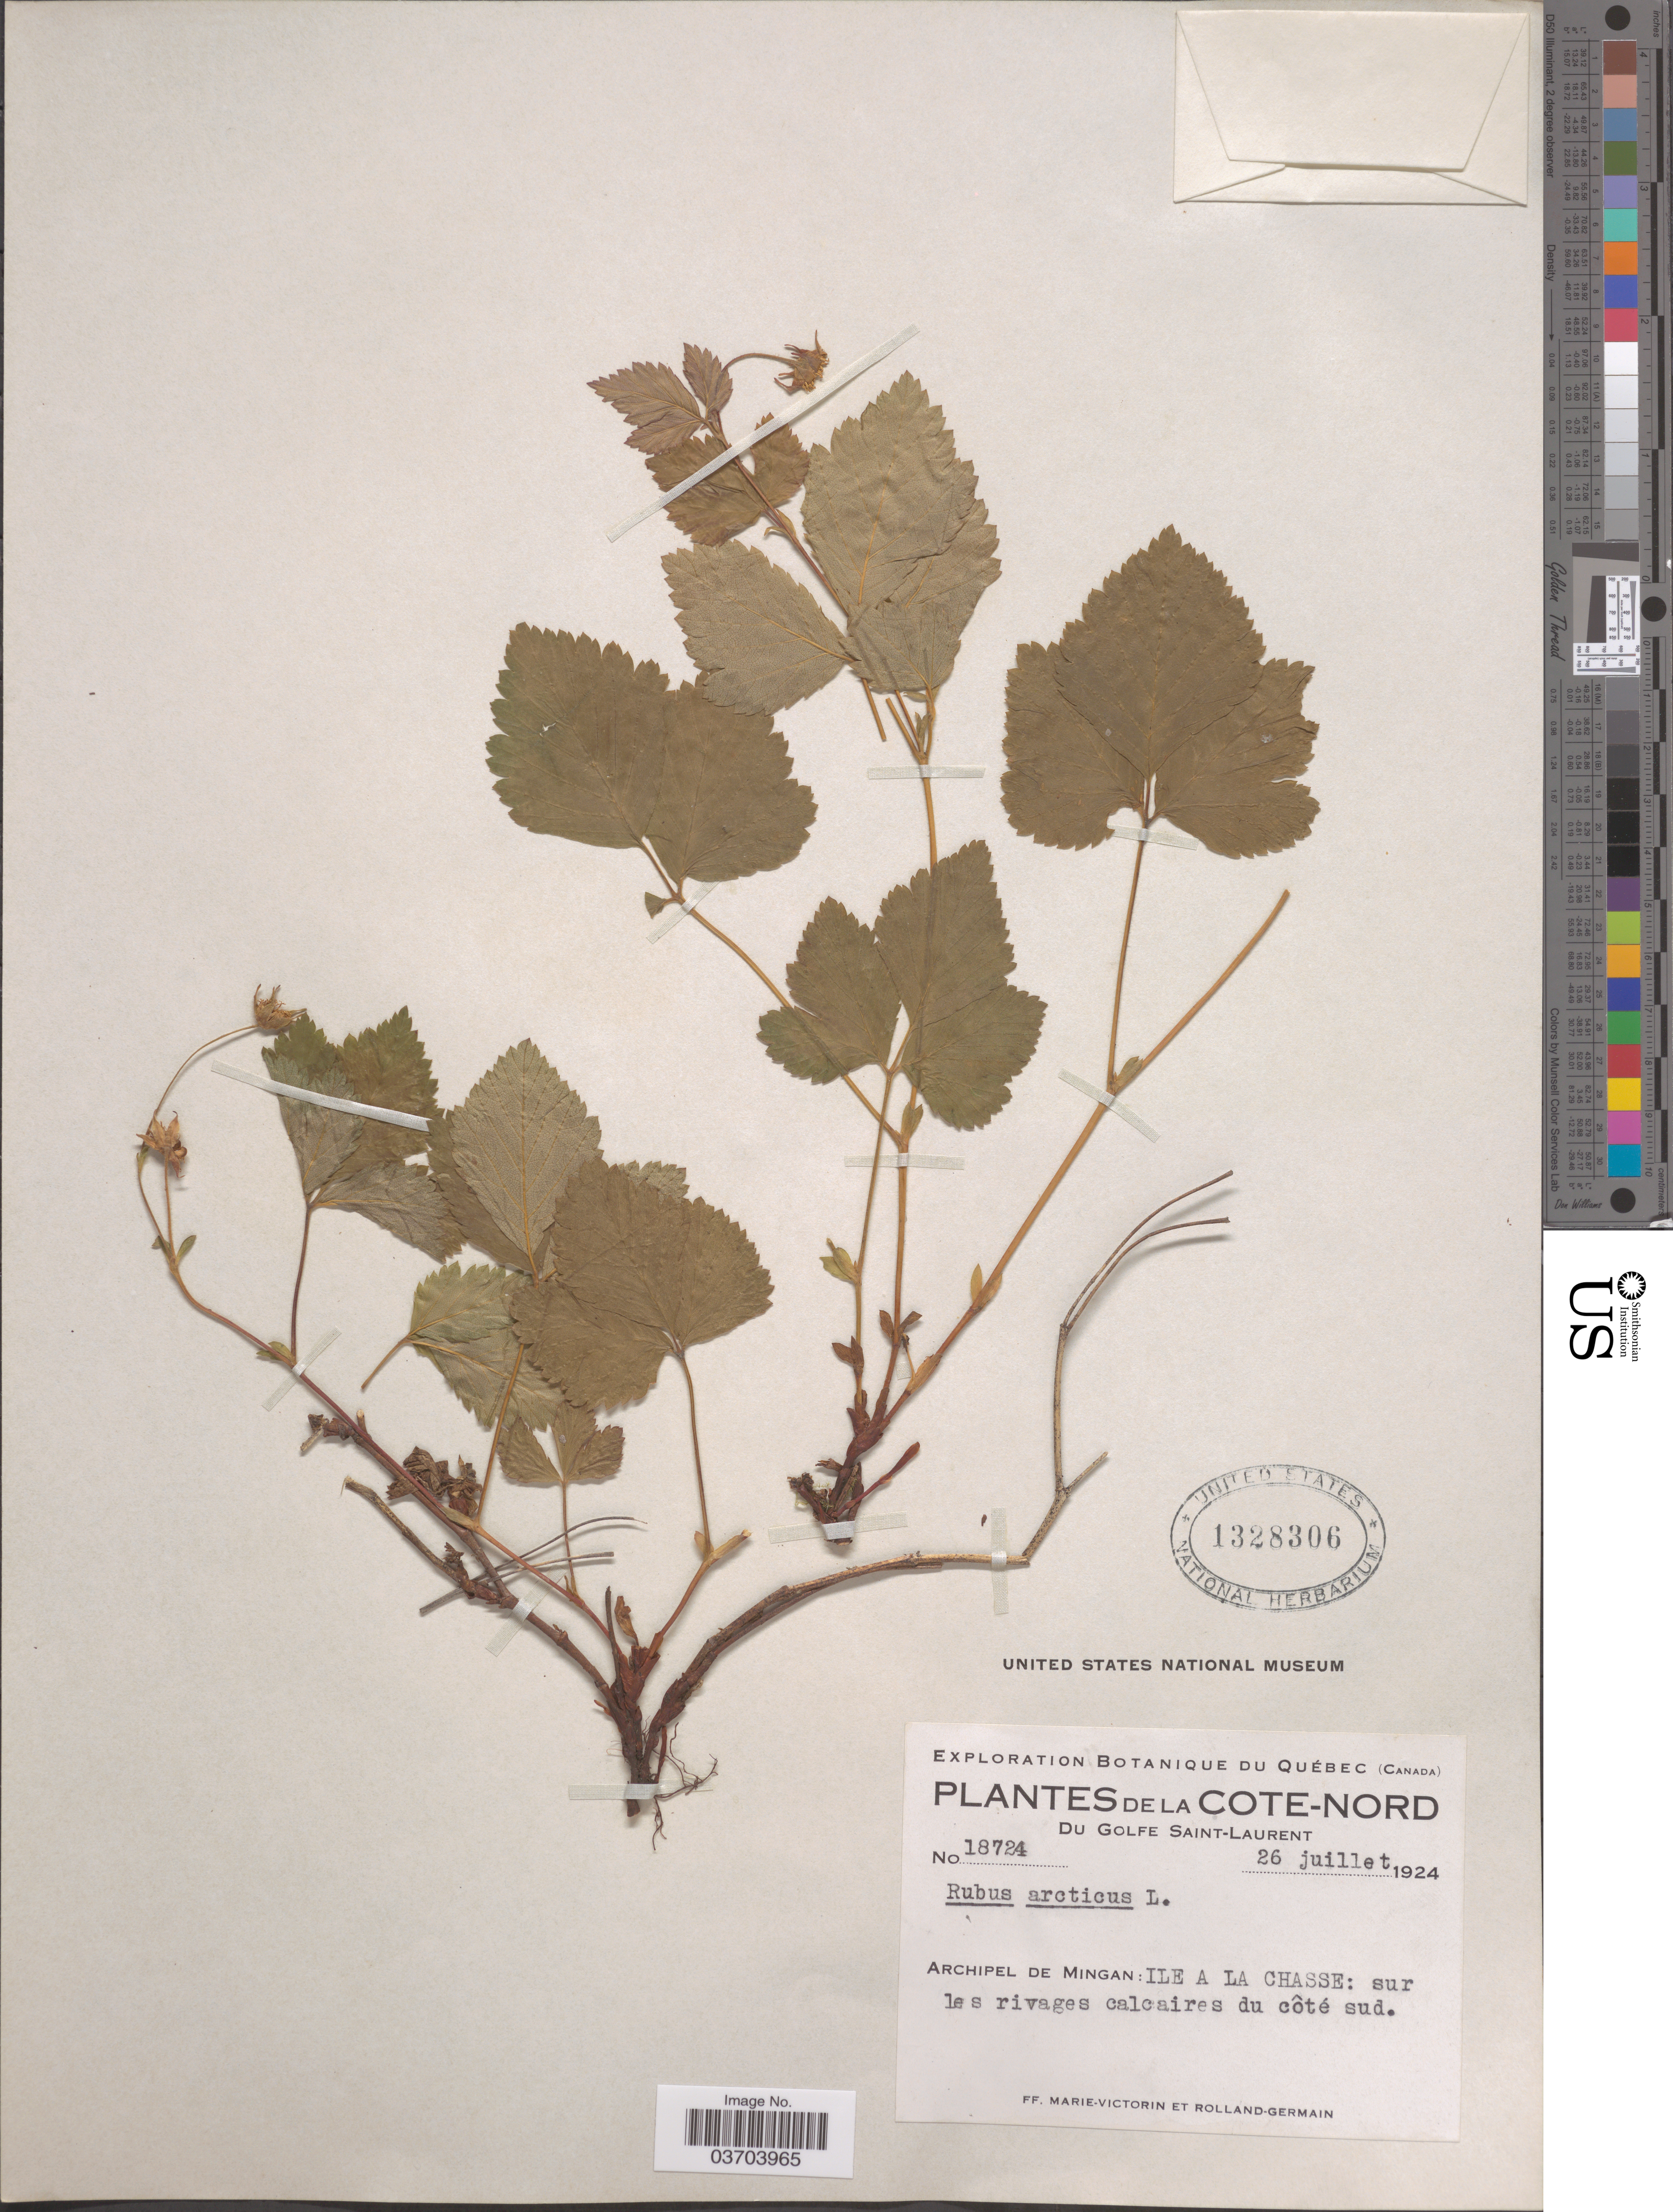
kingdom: Plantae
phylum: Tracheophyta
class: Magnoliopsida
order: Rosales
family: Rosaceae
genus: Rubus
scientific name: Rubus acaulis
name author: Michx.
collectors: F. Marie-Victorin & Rolland-Germain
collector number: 18724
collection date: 1924-07-26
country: Canada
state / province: Quebec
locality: La Cote-Nord. Du Golfe Saint-Laurent. Archipel de Mingan: Ile a La Chasse: sur les rivages calcaires du côte sud.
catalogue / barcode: US 1328306